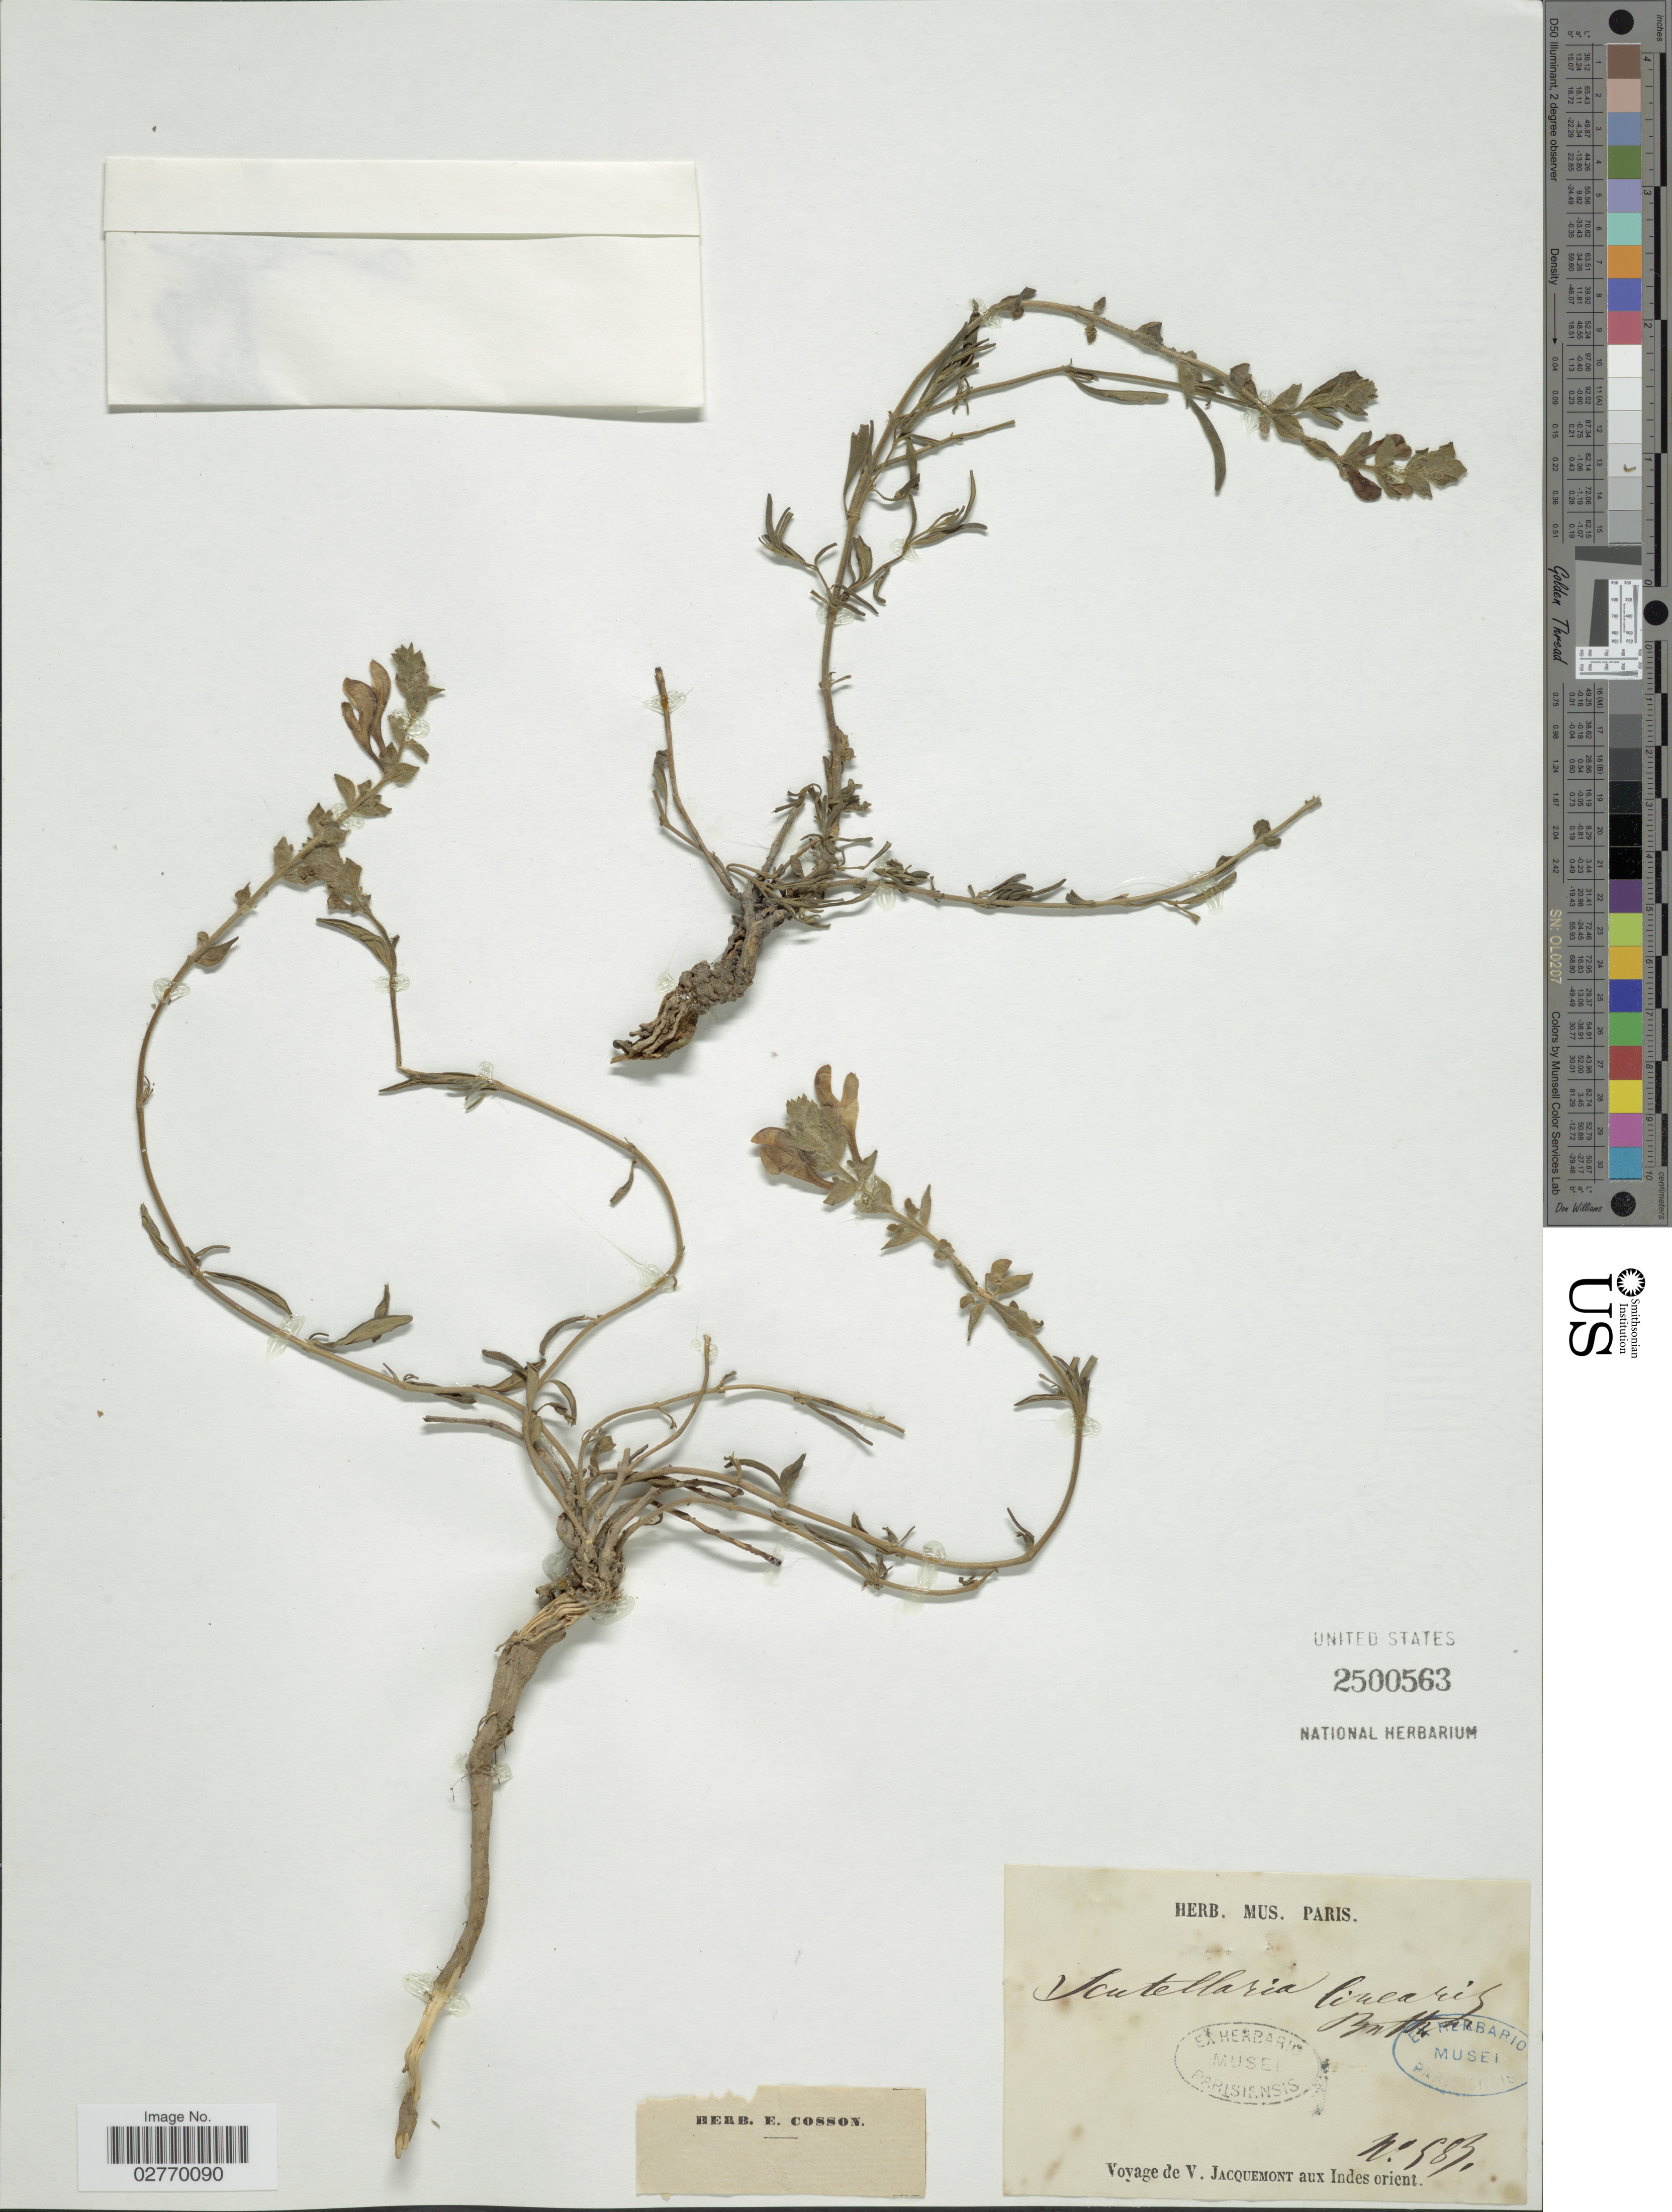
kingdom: Plantae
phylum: Tracheophyta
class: Magnoliopsida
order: Lamiales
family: Lamiaceae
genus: Scutellaria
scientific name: Scutellaria linearis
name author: Benth.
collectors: V. Jacquemont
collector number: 585*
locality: Indes orient.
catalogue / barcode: US 2500563